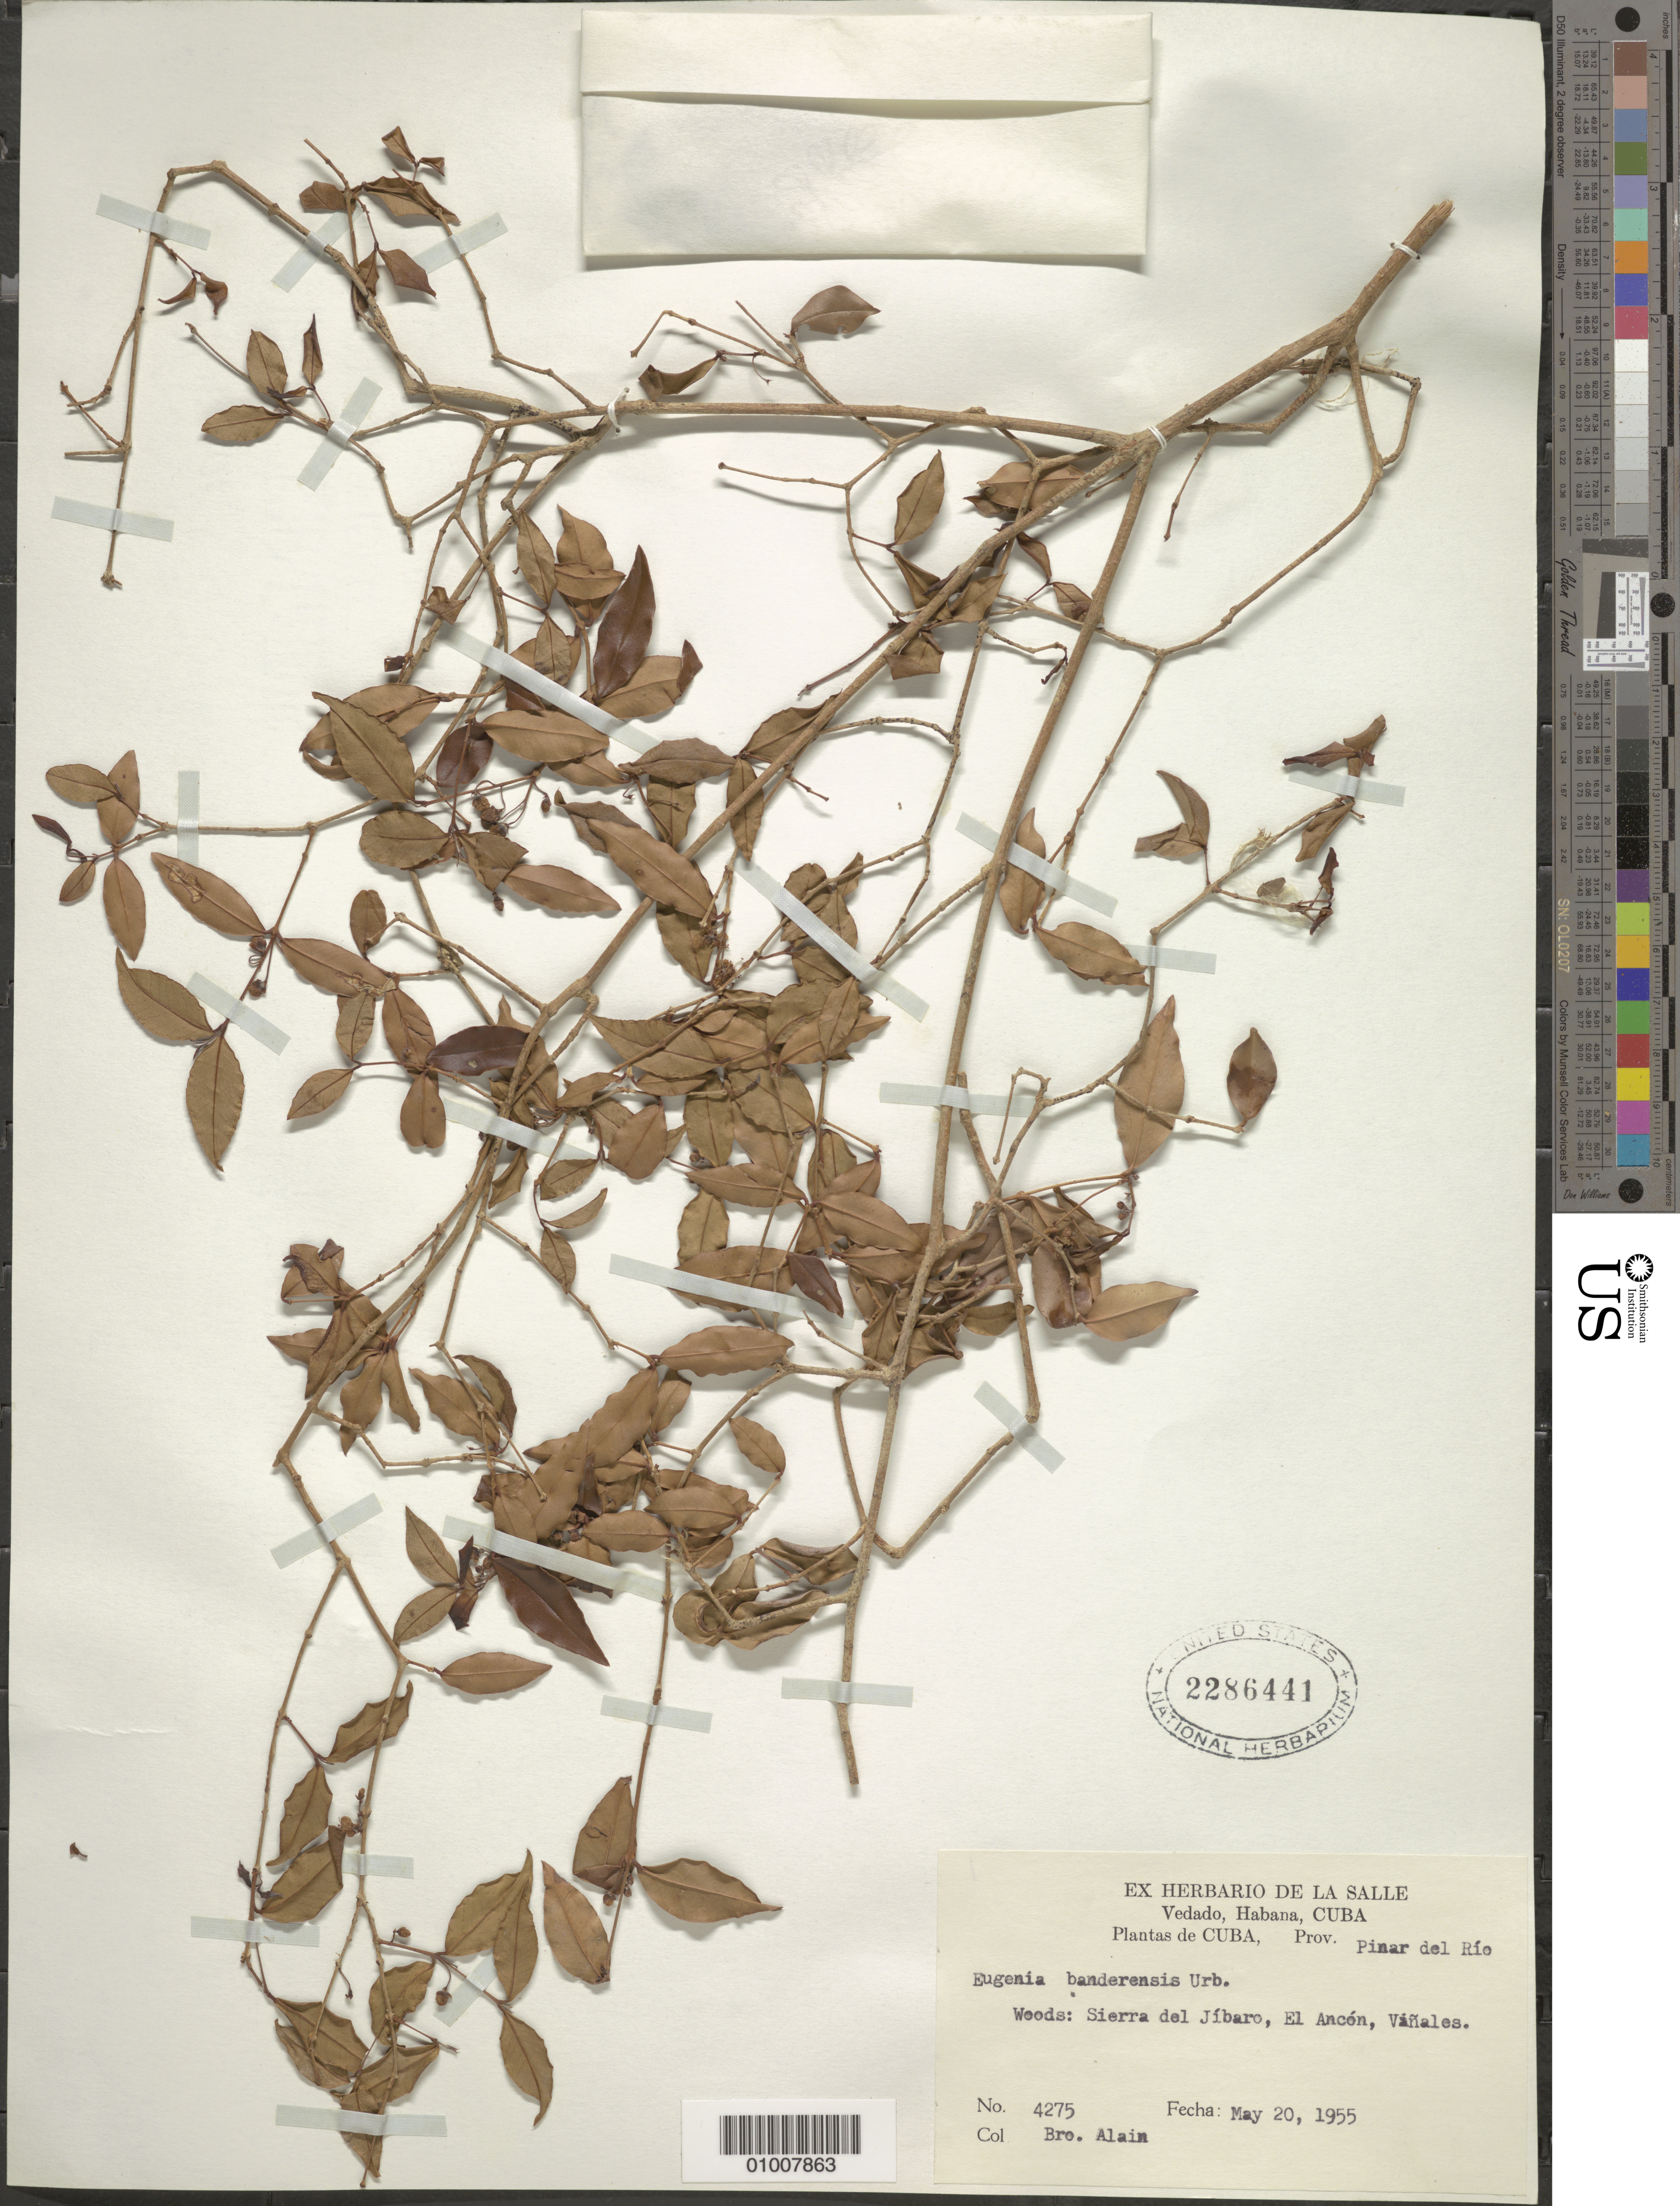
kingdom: Plantae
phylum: Tracheophyta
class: Magnoliopsida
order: Myrtales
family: Myrtaceae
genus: Eugenia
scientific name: Eugenia banderensis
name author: Urb.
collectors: A. H. Liogier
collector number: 4275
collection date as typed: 20 May 1955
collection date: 1955-05-20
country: Cuba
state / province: Pinar del Rio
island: Cuba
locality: Sierra del Jibaro, El Ancon, Viñales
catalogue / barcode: US 2286441